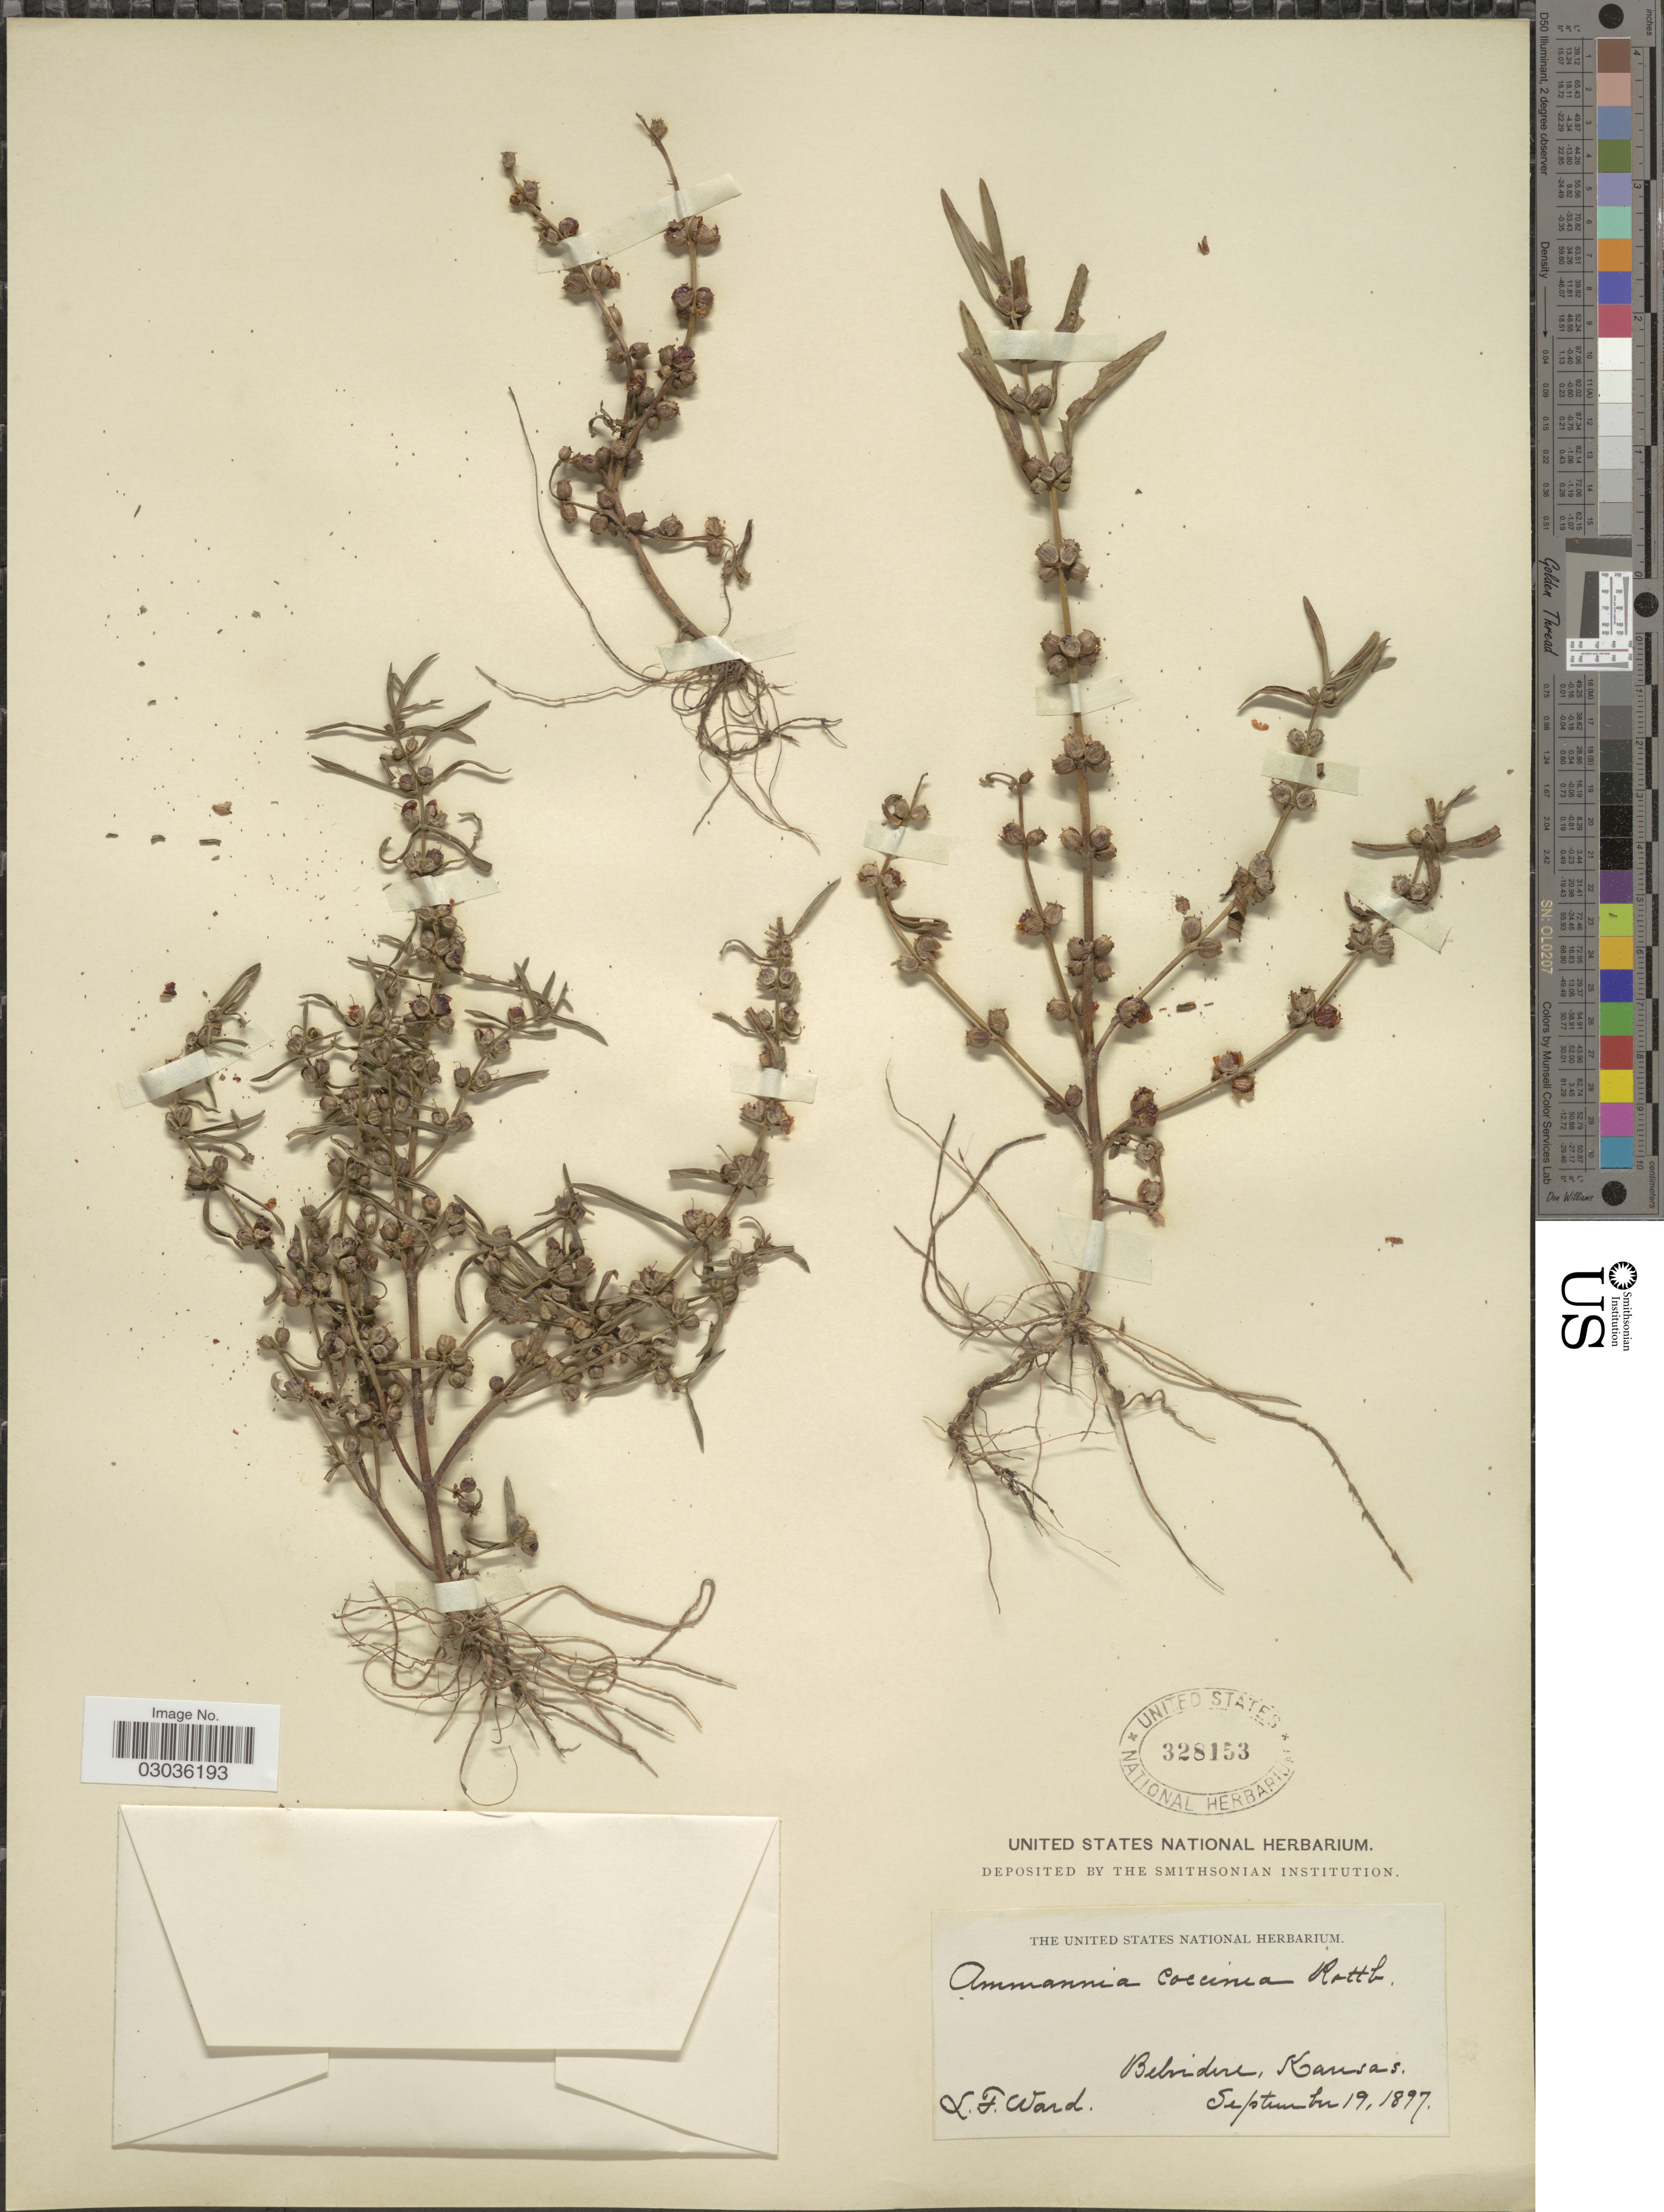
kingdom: Plantae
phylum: Tracheophyta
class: Magnoliopsida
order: Myrtales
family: Lythraceae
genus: Ammannia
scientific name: Ammannia coccinea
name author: Rottb.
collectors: L. Ward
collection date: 1897-09-19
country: United States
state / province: Kansas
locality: Belvidere.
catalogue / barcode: US 328153